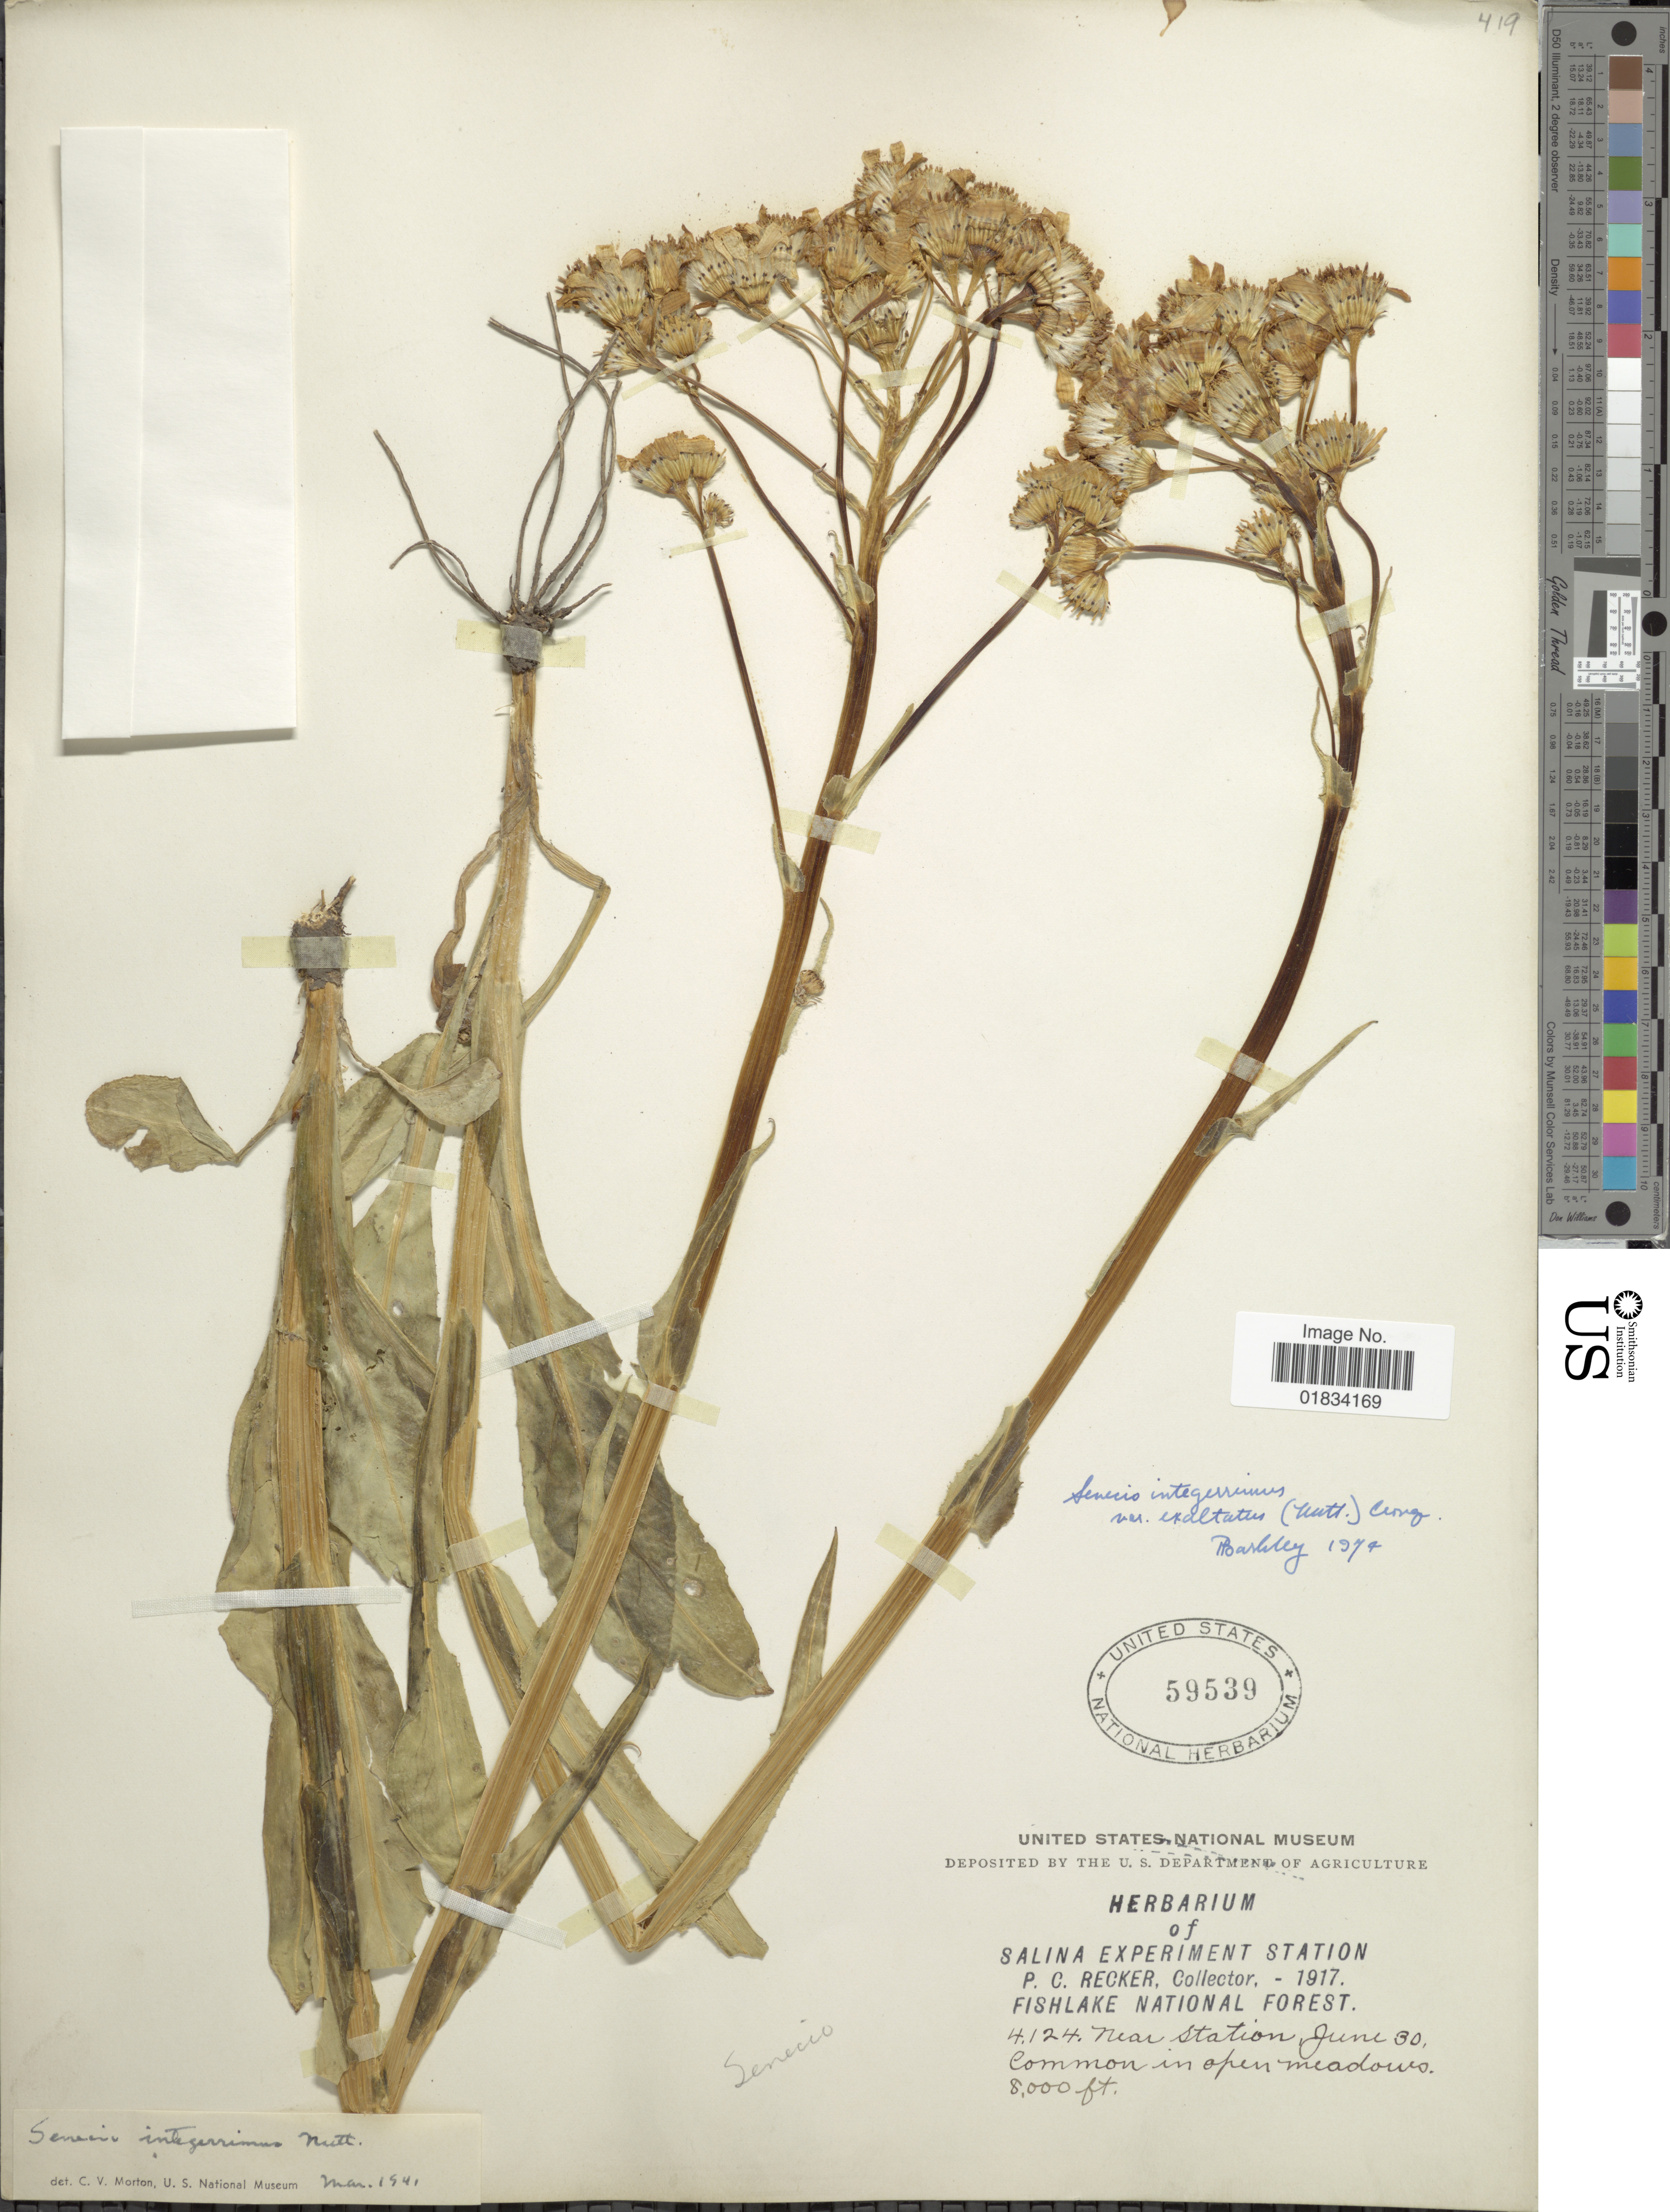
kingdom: Plantae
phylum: Tracheophyta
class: Magnoliopsida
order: Asterales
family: Asteraceae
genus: Senecio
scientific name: Senecio integerrimus var. exaltatus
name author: (Nutt.) Cronq.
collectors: P. Recker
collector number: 4124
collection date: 1917-06-30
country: United States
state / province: Utah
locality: Fishlake National Forest, near Station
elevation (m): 2438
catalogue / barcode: US 59539